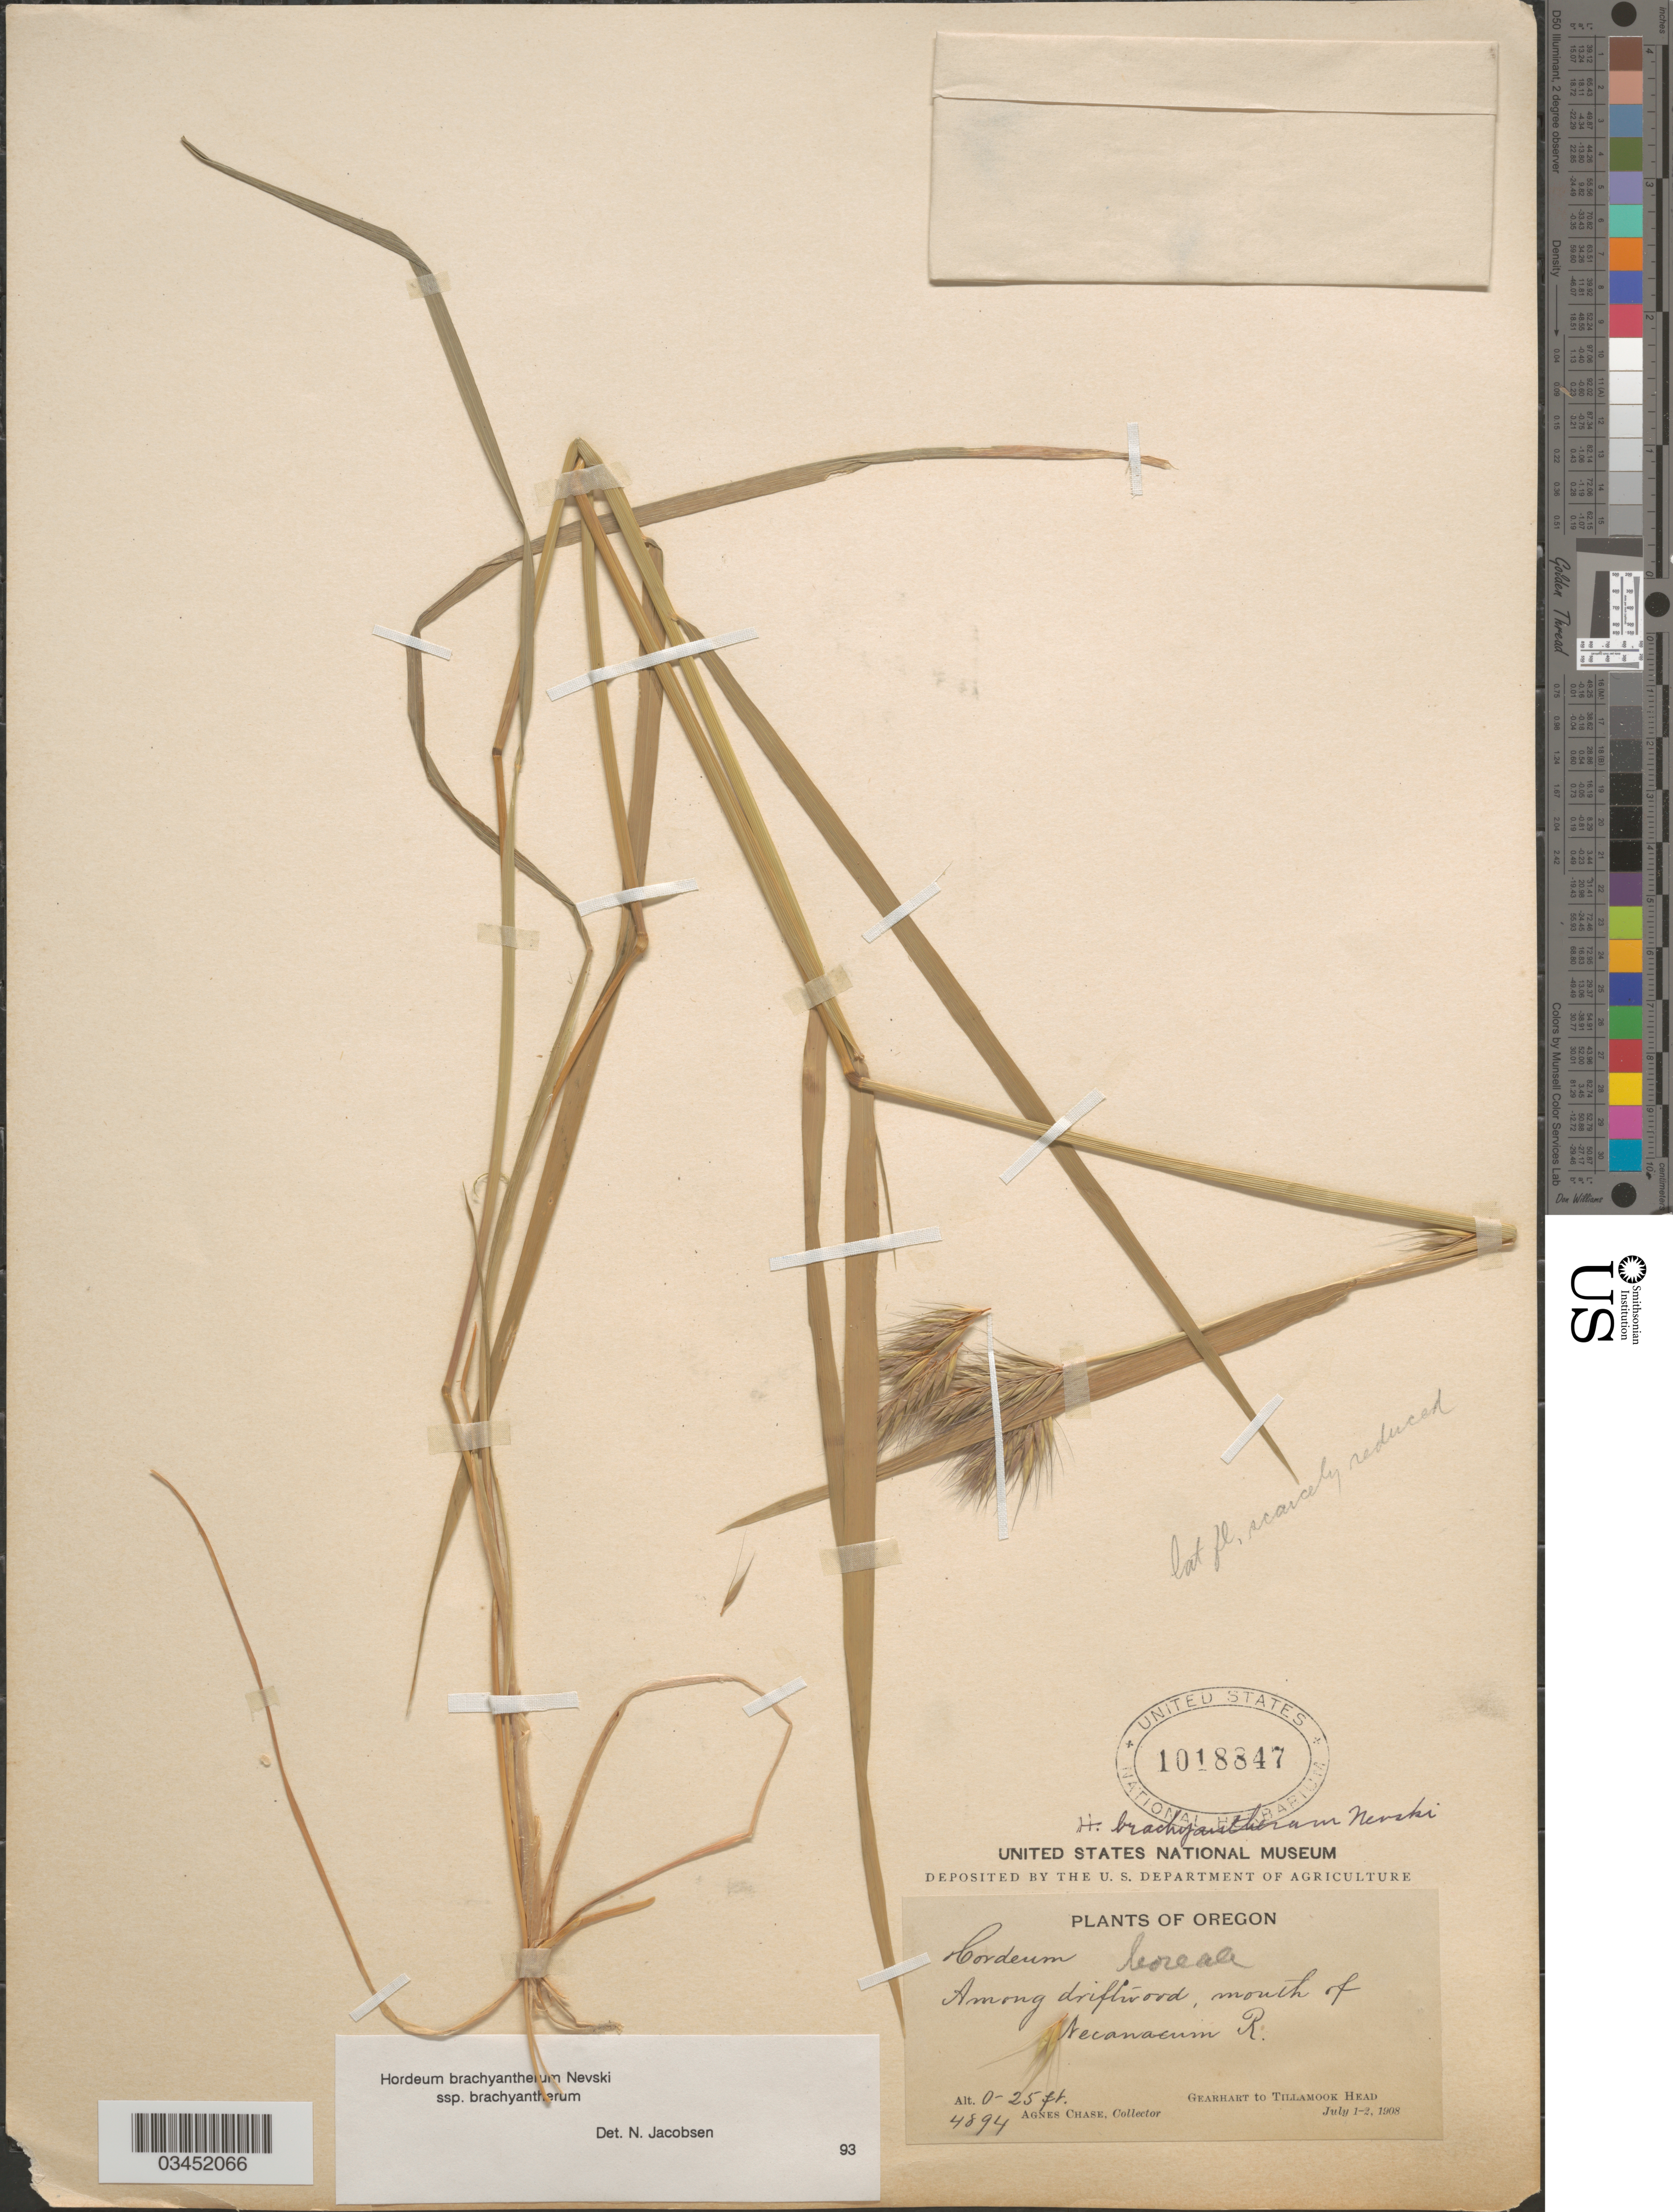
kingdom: Plantae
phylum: Tracheophyta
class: Liliopsida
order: Poales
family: Poaceae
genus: Hordeum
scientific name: Hordeum brachyantherum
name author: Nevski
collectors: A. Chase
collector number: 4894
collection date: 1908-07-01/1908-07-02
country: United States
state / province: Oregon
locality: Among driftwood, mouth of Necanacum R. Gearhart to Tillamook Head.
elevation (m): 0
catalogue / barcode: US 1018847